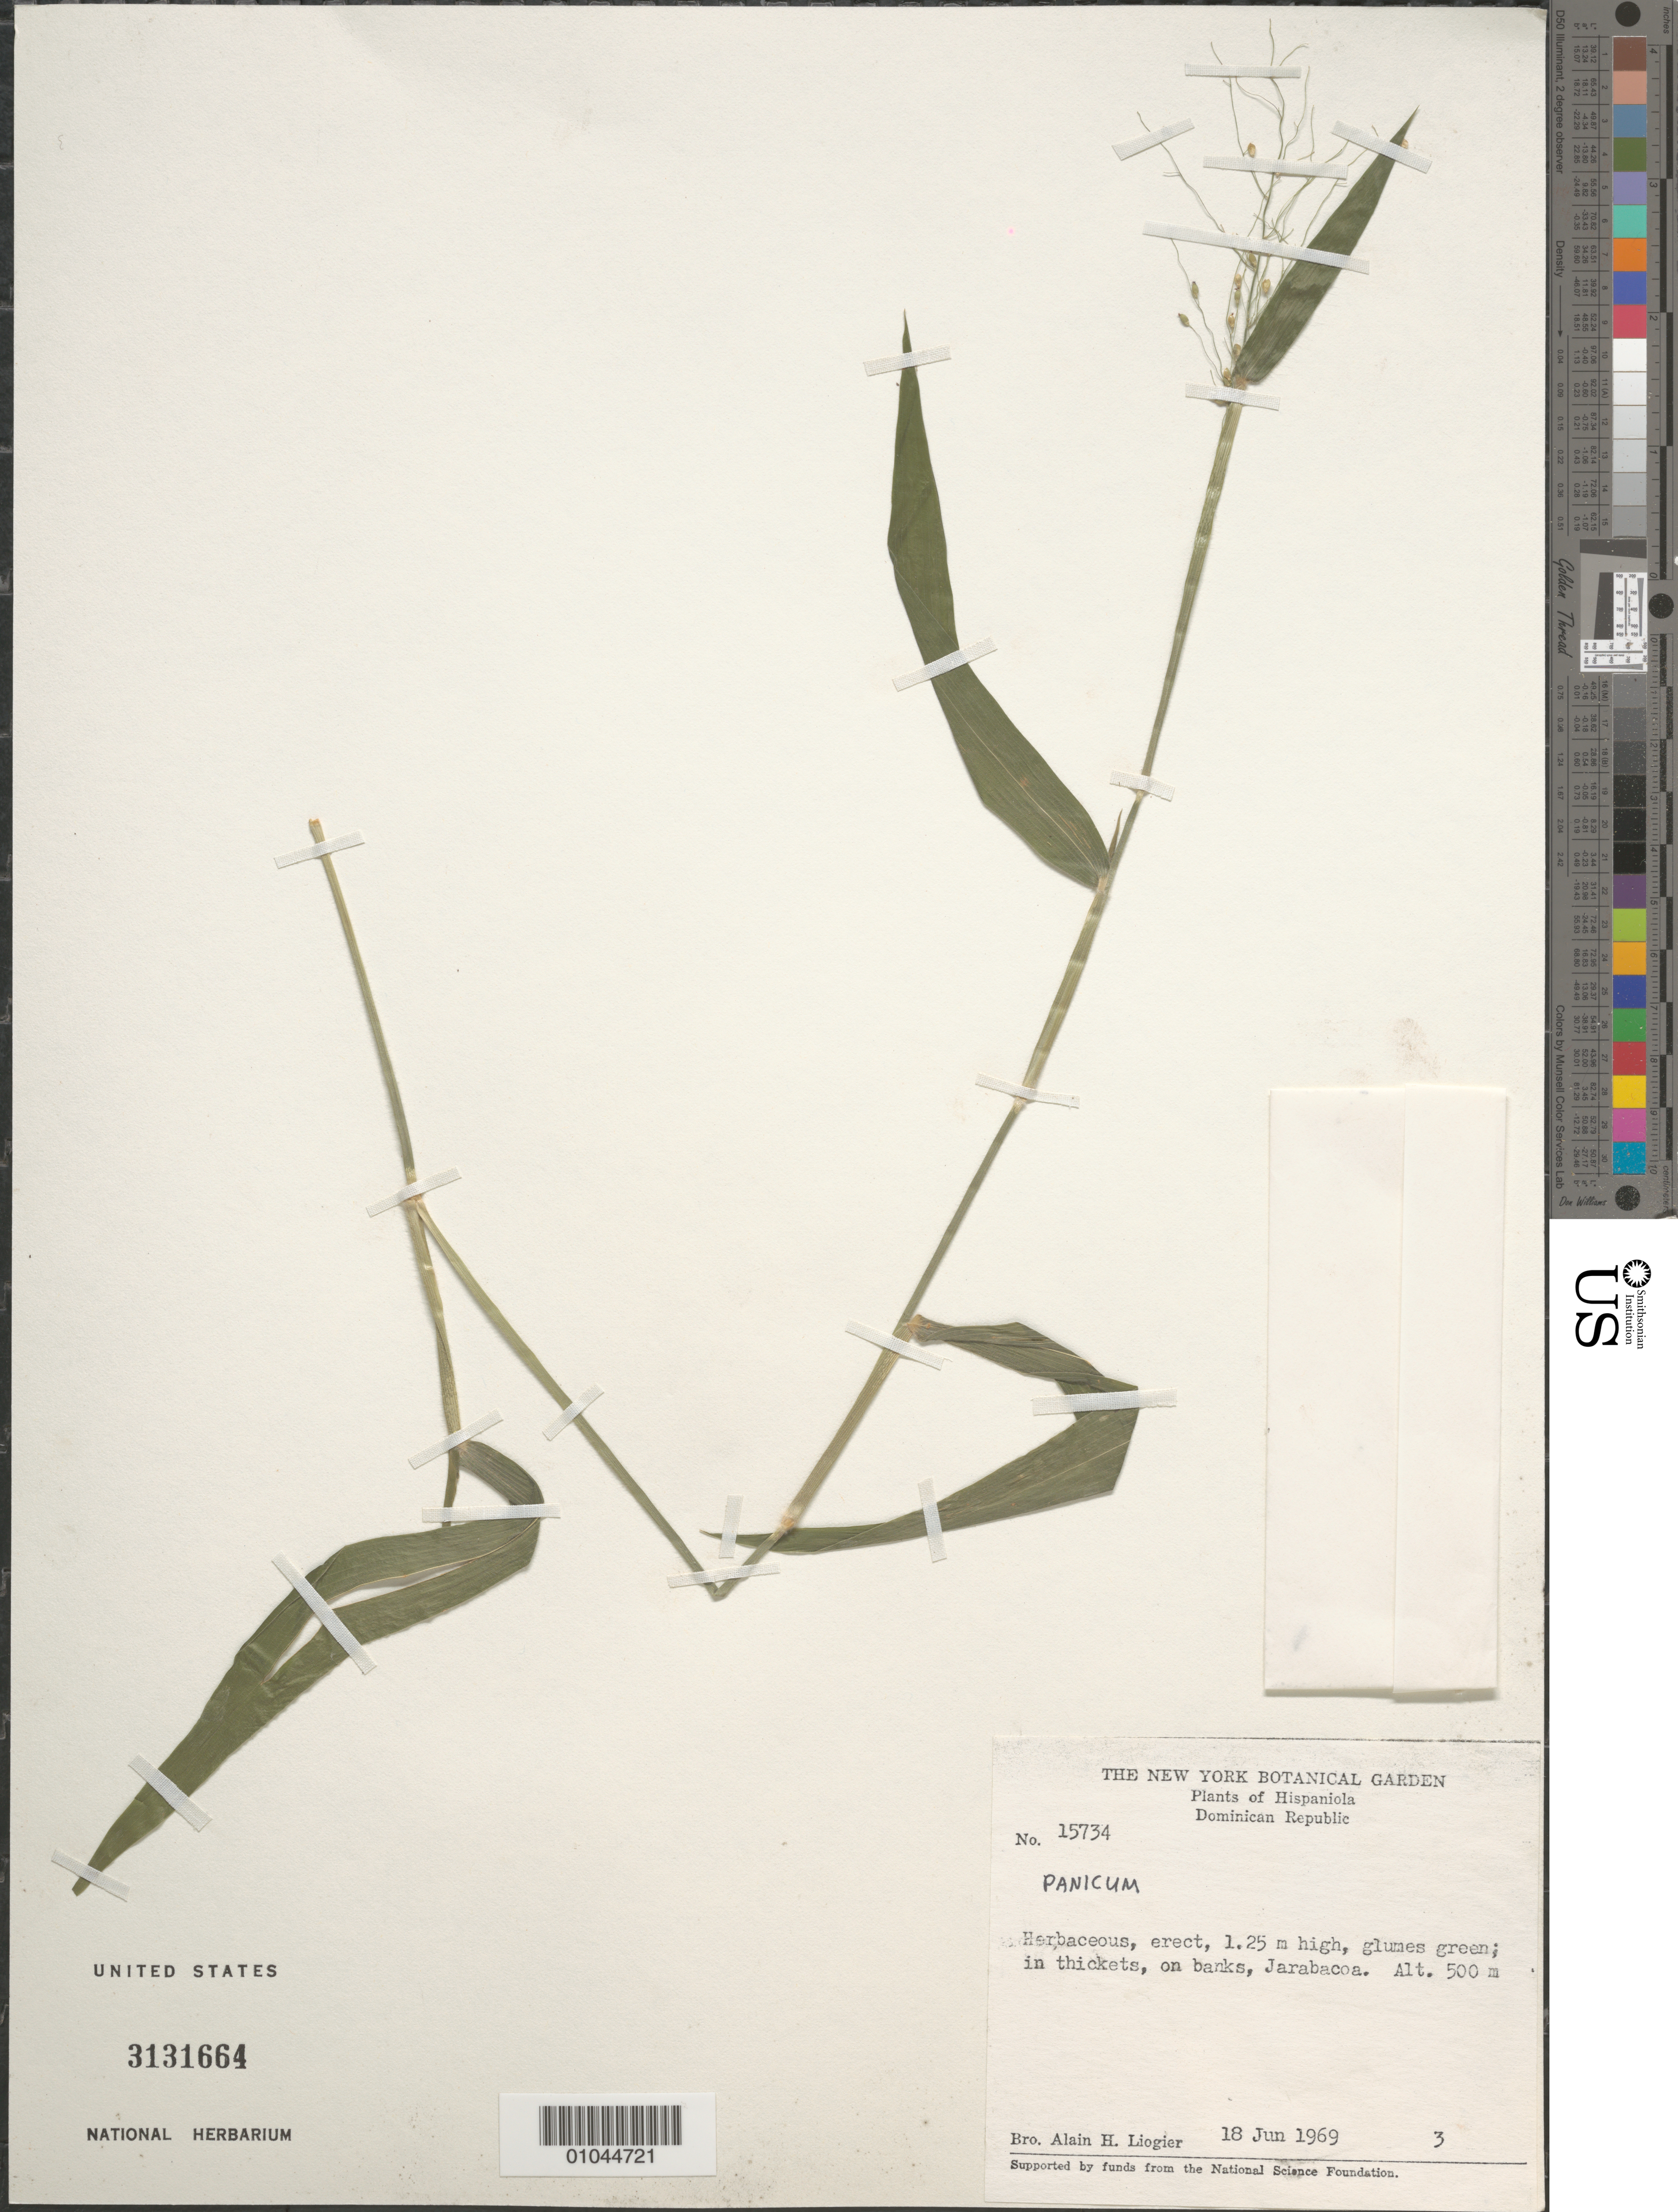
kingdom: Plantae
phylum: Tracheophyta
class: Liliopsida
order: Poales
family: Poaceae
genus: Panicum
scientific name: Panicum sp.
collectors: A. H. Liogier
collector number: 15734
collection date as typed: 18 Jun 1969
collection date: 1969-06-18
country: Dominican Republic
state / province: La Vega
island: Hispaniola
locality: Jarabacoa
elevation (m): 500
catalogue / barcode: US 3131664